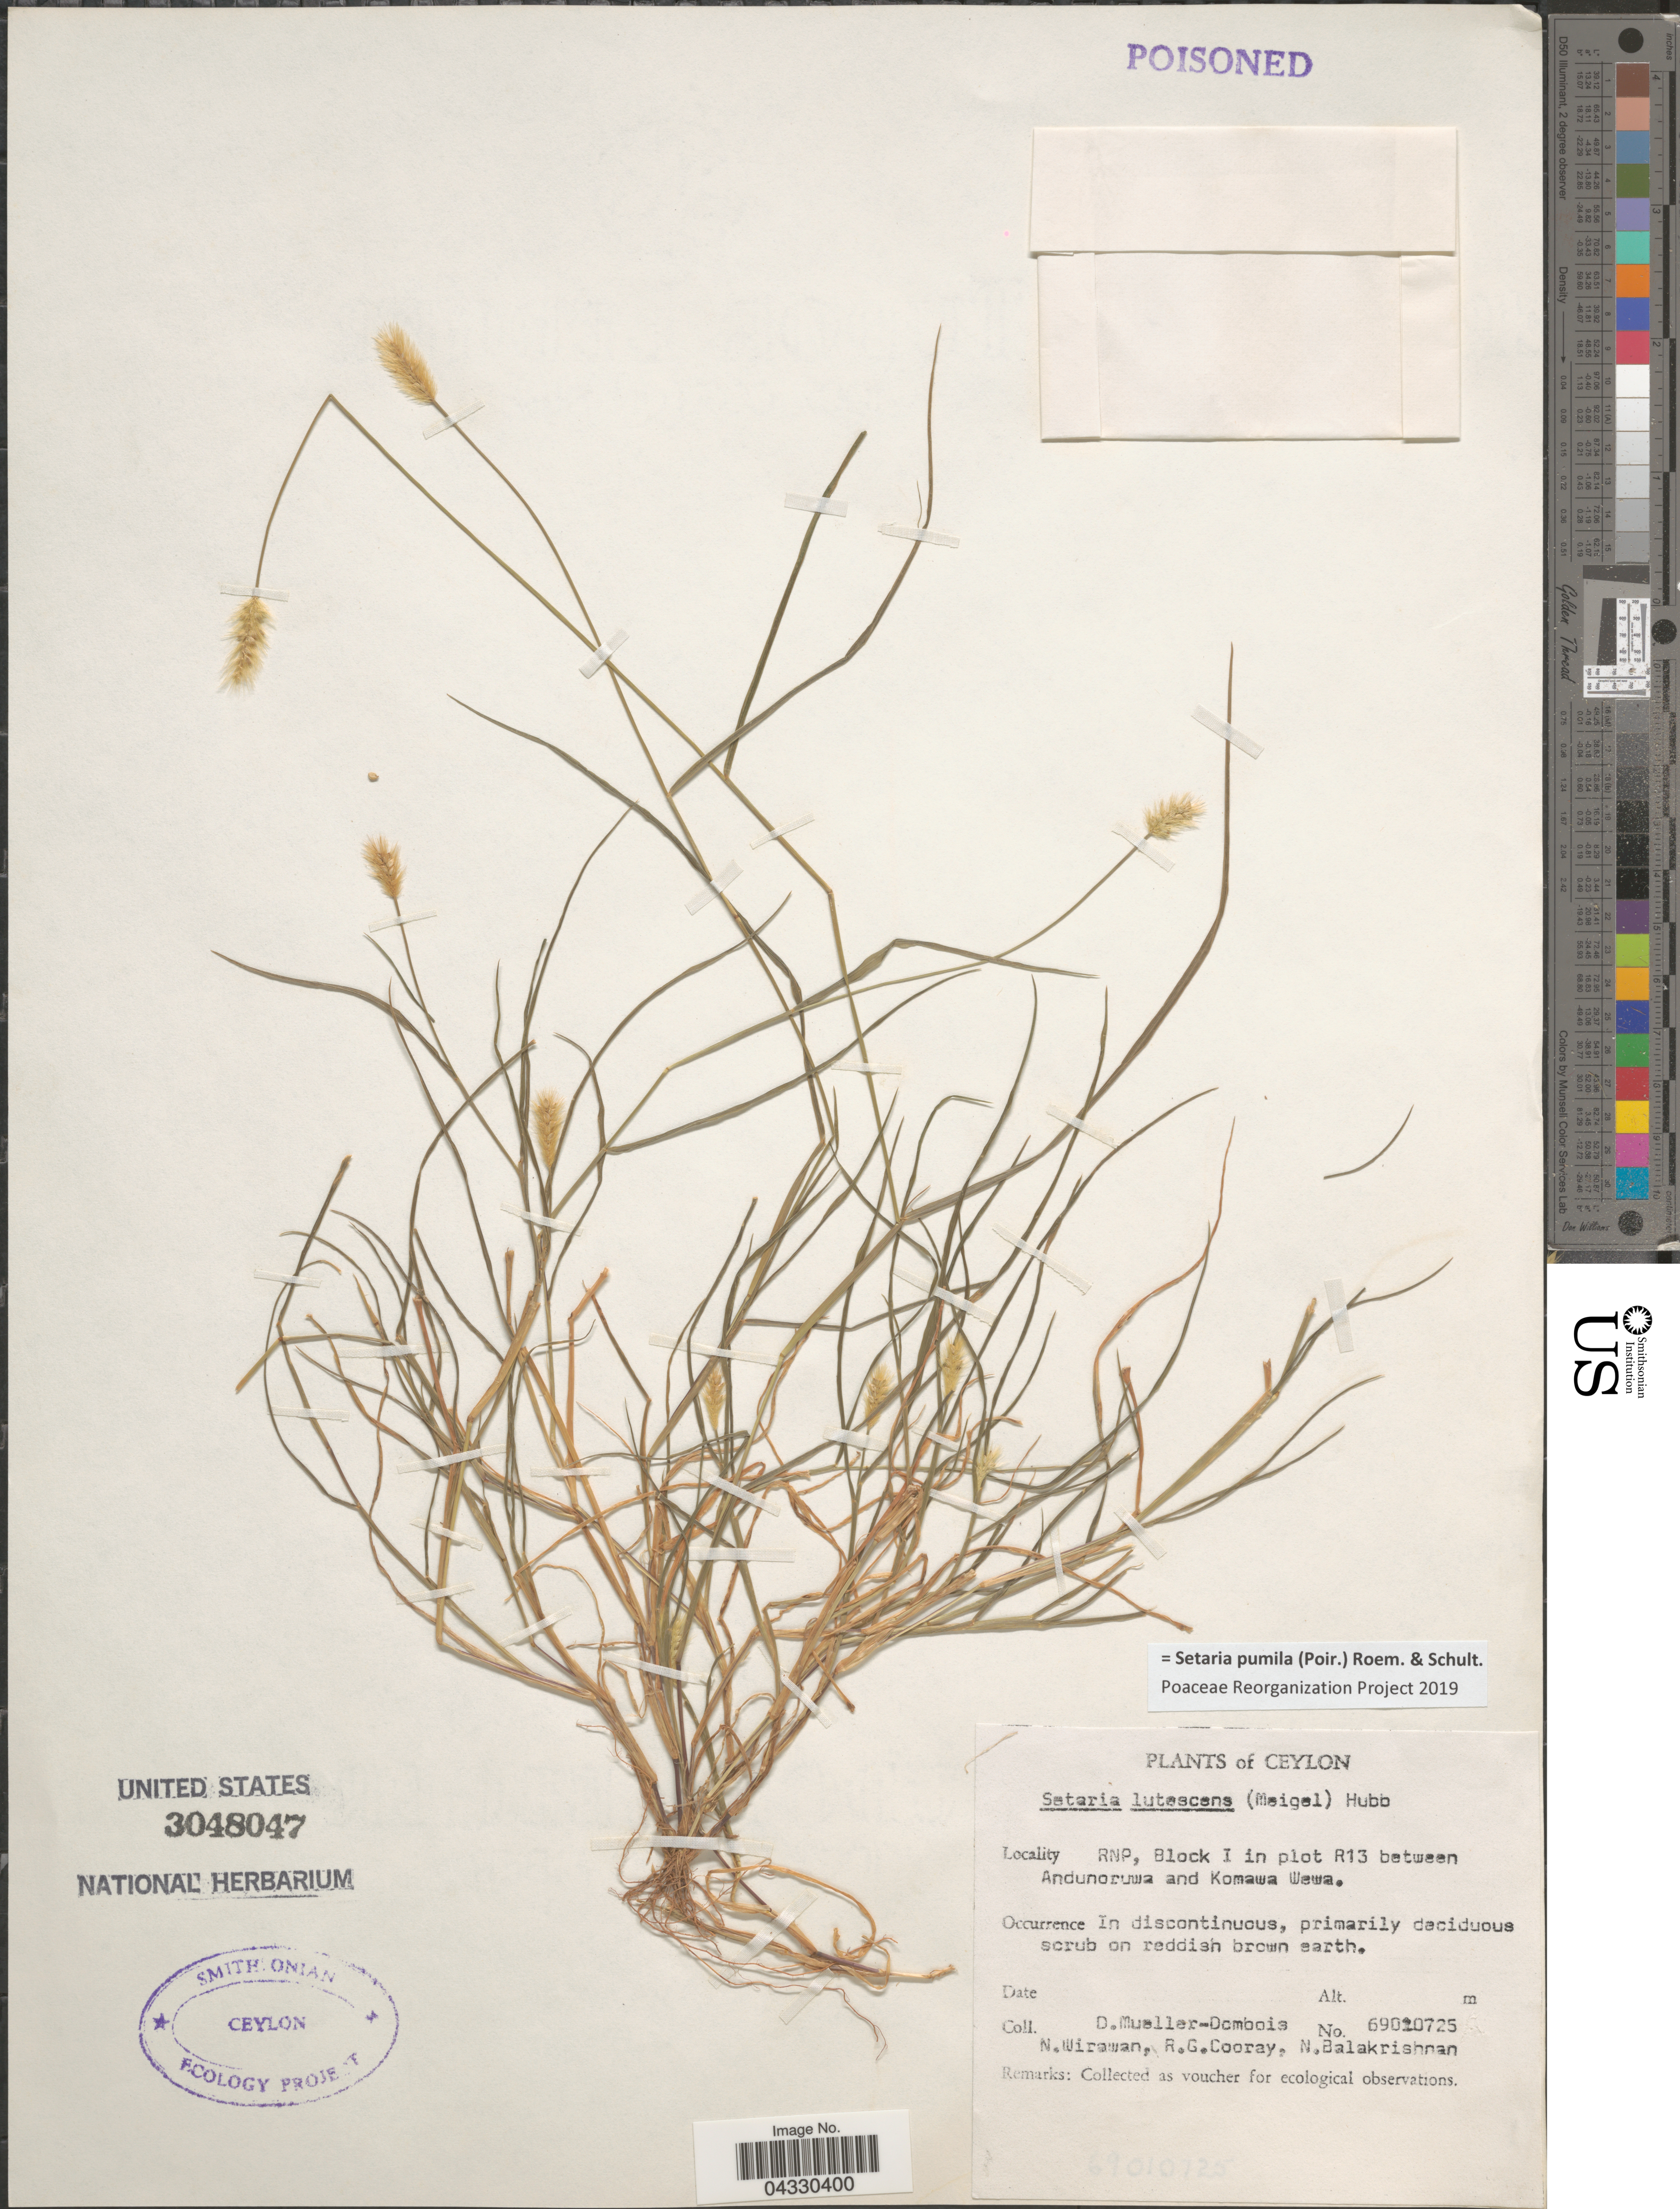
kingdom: Plantae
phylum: Tracheophyta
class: Liliopsida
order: Poales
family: Poaceae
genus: Setaria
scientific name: Setaria pumila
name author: (Poir.) Roem. & Schult.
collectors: D. Mueller-Dombois, N. Wirawan, R. Cooray & N. Balakrishnan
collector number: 69010725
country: Sri Lanka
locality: Ceylon. RNP, Block I in plot R13 between Andunoruwa and Komawa Wewa.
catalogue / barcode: US 3048047